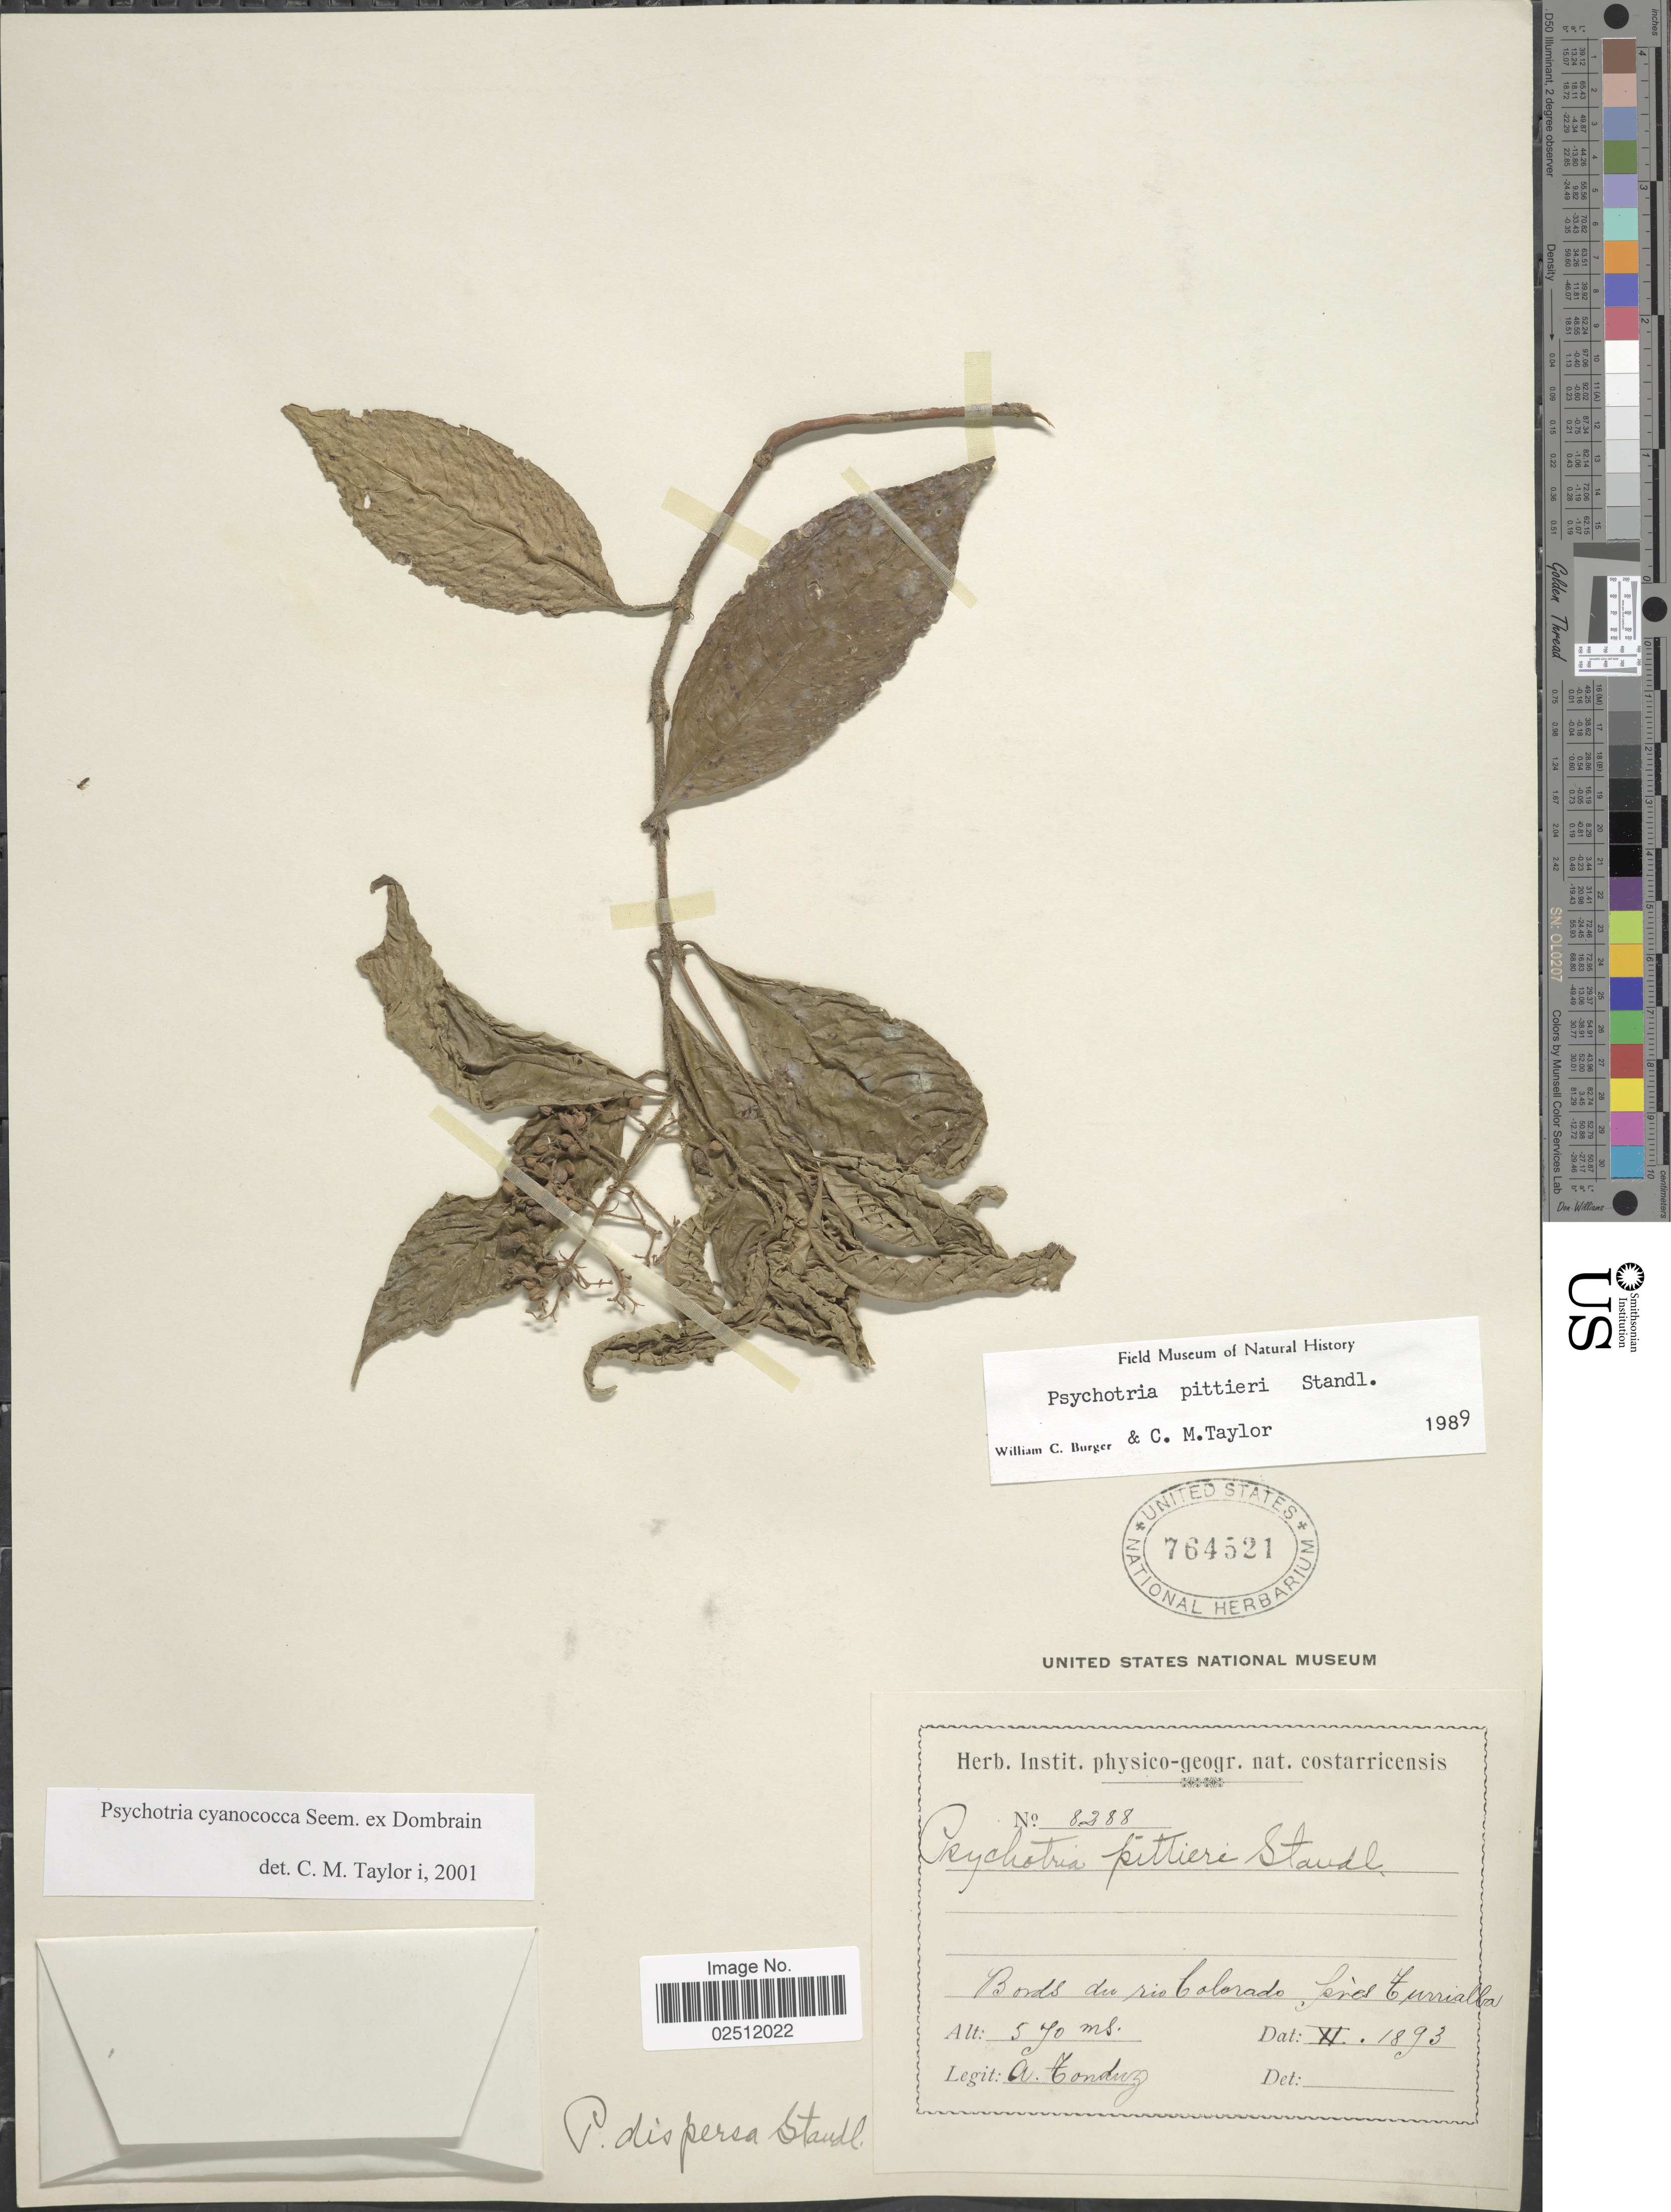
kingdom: Plantae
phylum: Tracheophyta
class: Magnoliopsida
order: Gentianales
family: Rubiaceae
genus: Psychotria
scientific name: Psychotria cyanococca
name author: Seem. ex Dombrain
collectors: A. Tonduz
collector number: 8288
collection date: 1893-12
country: Costa Rica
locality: Bords du rio Colorado, très Turrialba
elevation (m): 570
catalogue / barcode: US 764521